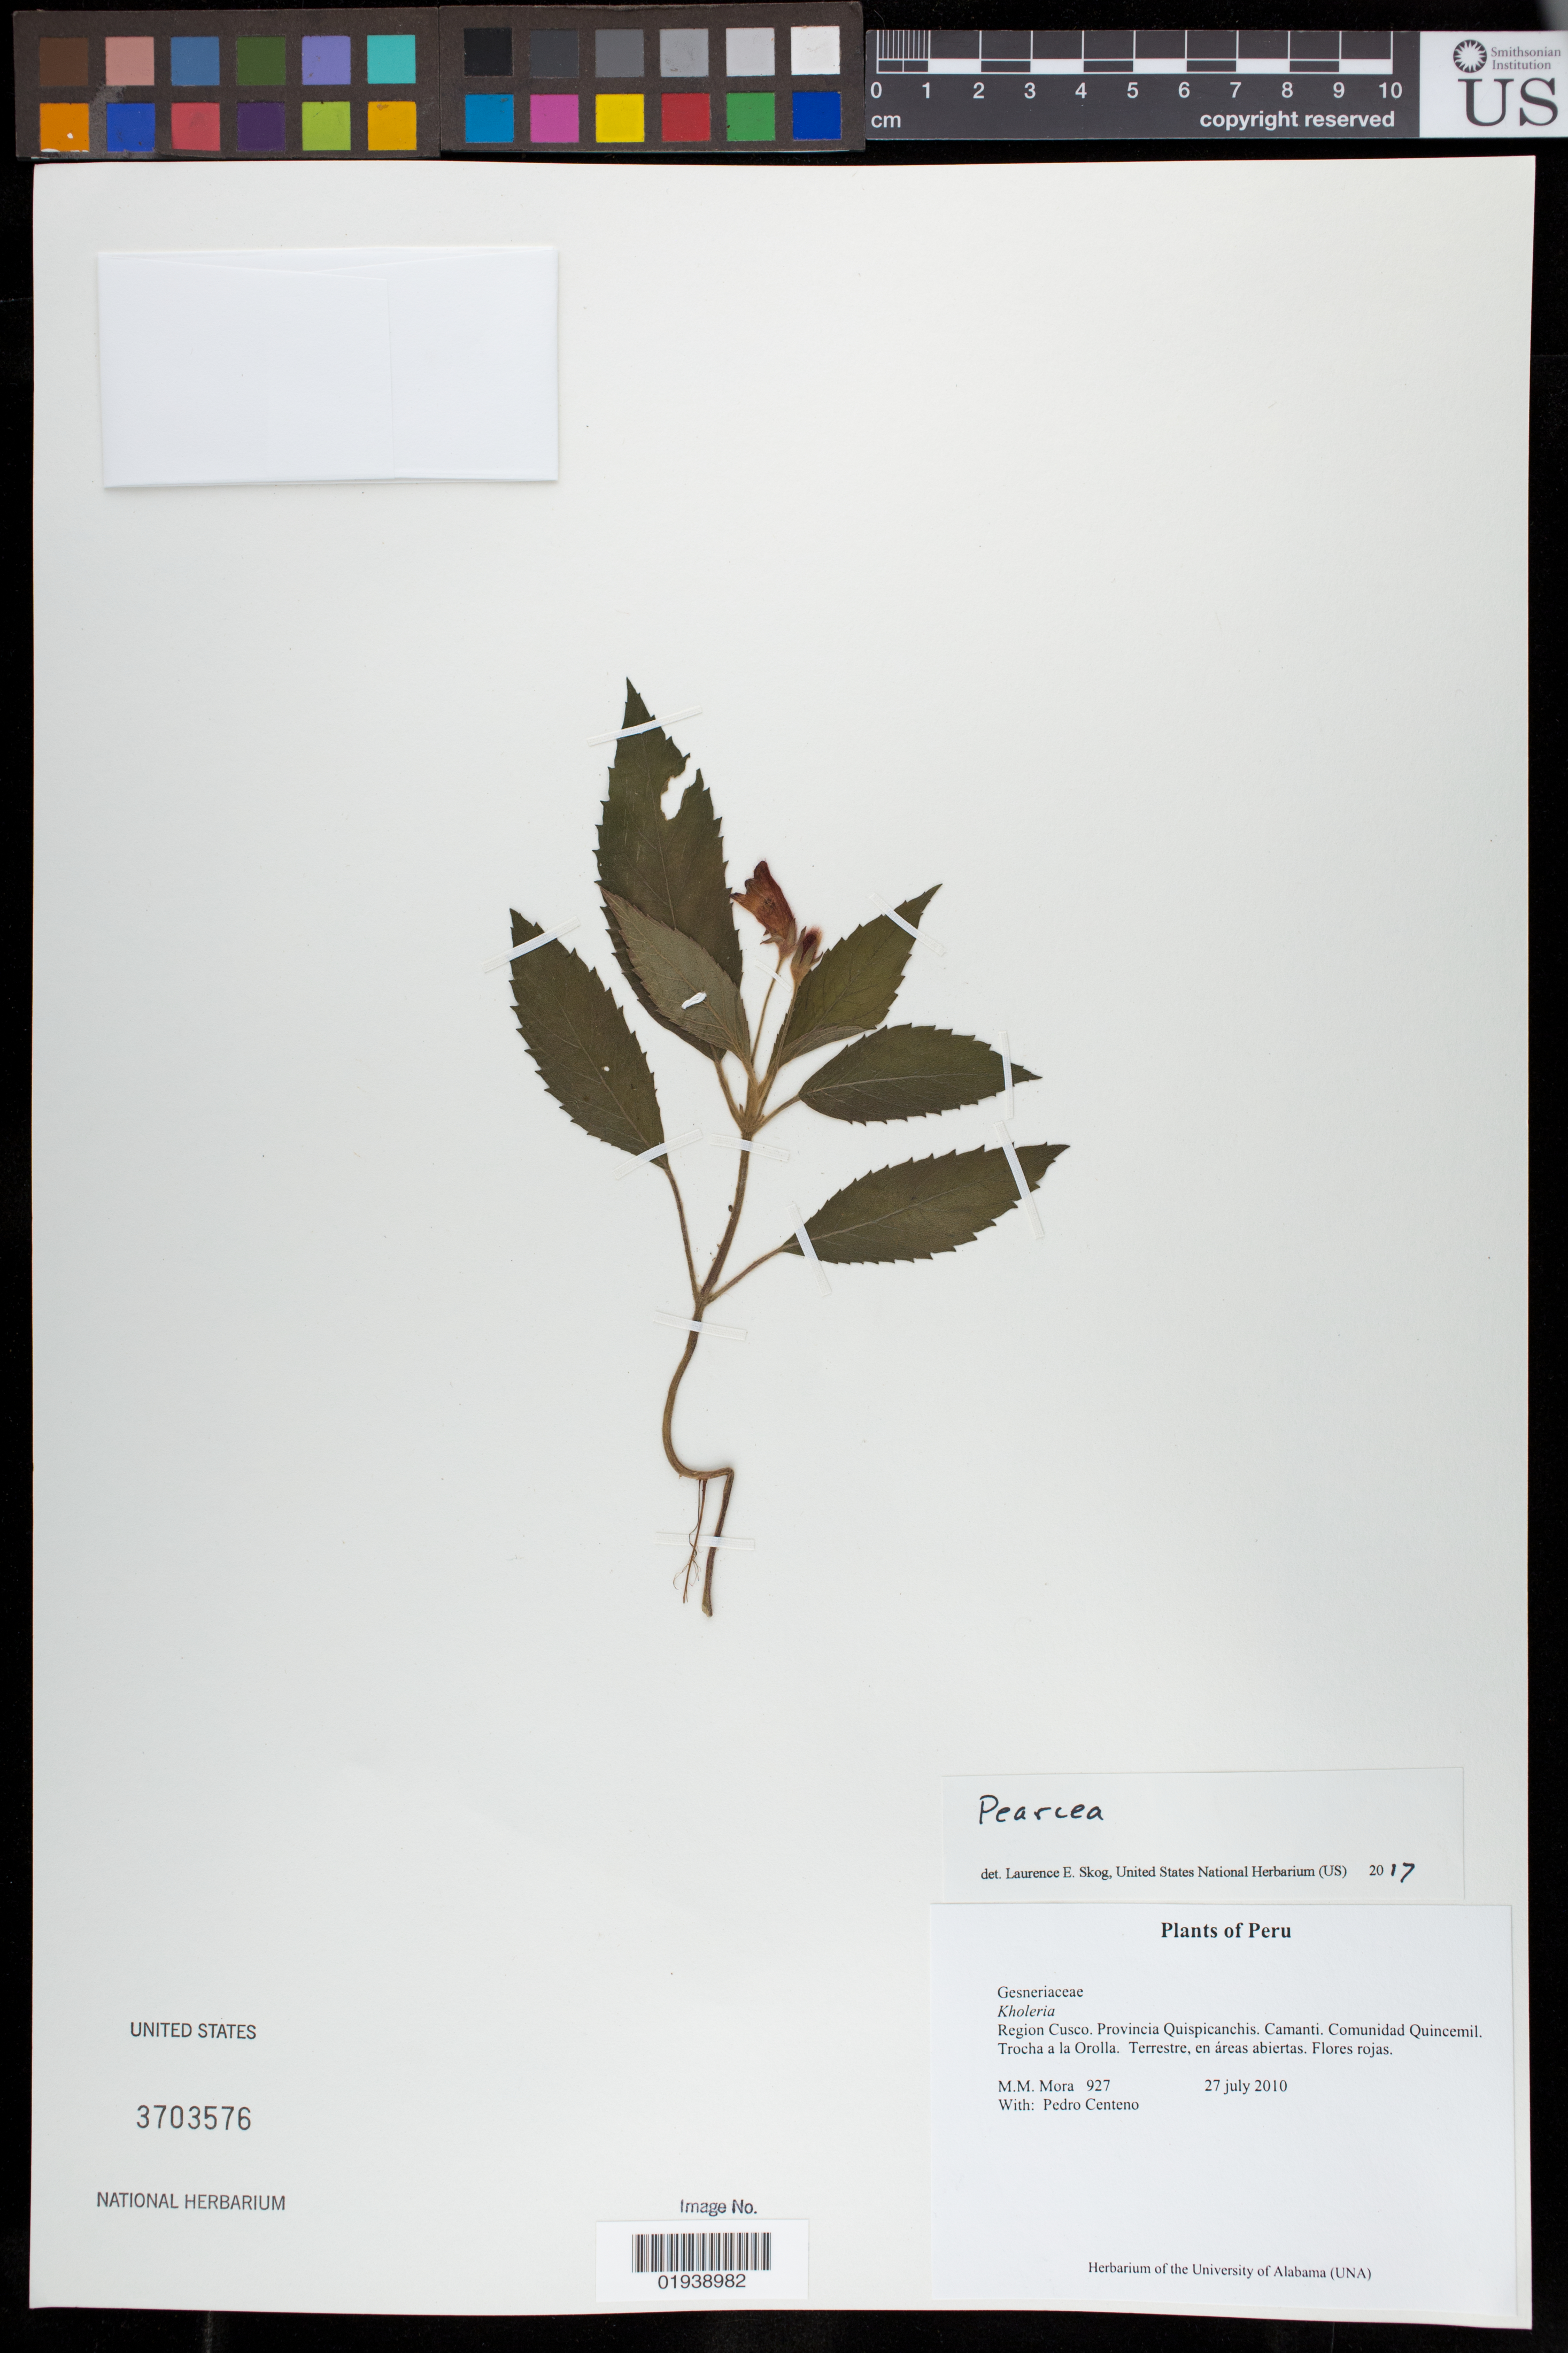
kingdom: Plantae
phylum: Tracheophyta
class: Magnoliopsida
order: Lamiales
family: Gesneriaceae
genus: Pearcea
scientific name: Pearcea sp.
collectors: M. M. Mora & P. Centeno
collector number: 927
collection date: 2010-07-27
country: Peru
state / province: Cusco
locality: Provinica Quispicanchis. Camanti. Comunidad Quincemil. Trocha a la Orolla.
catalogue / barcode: US 3703576